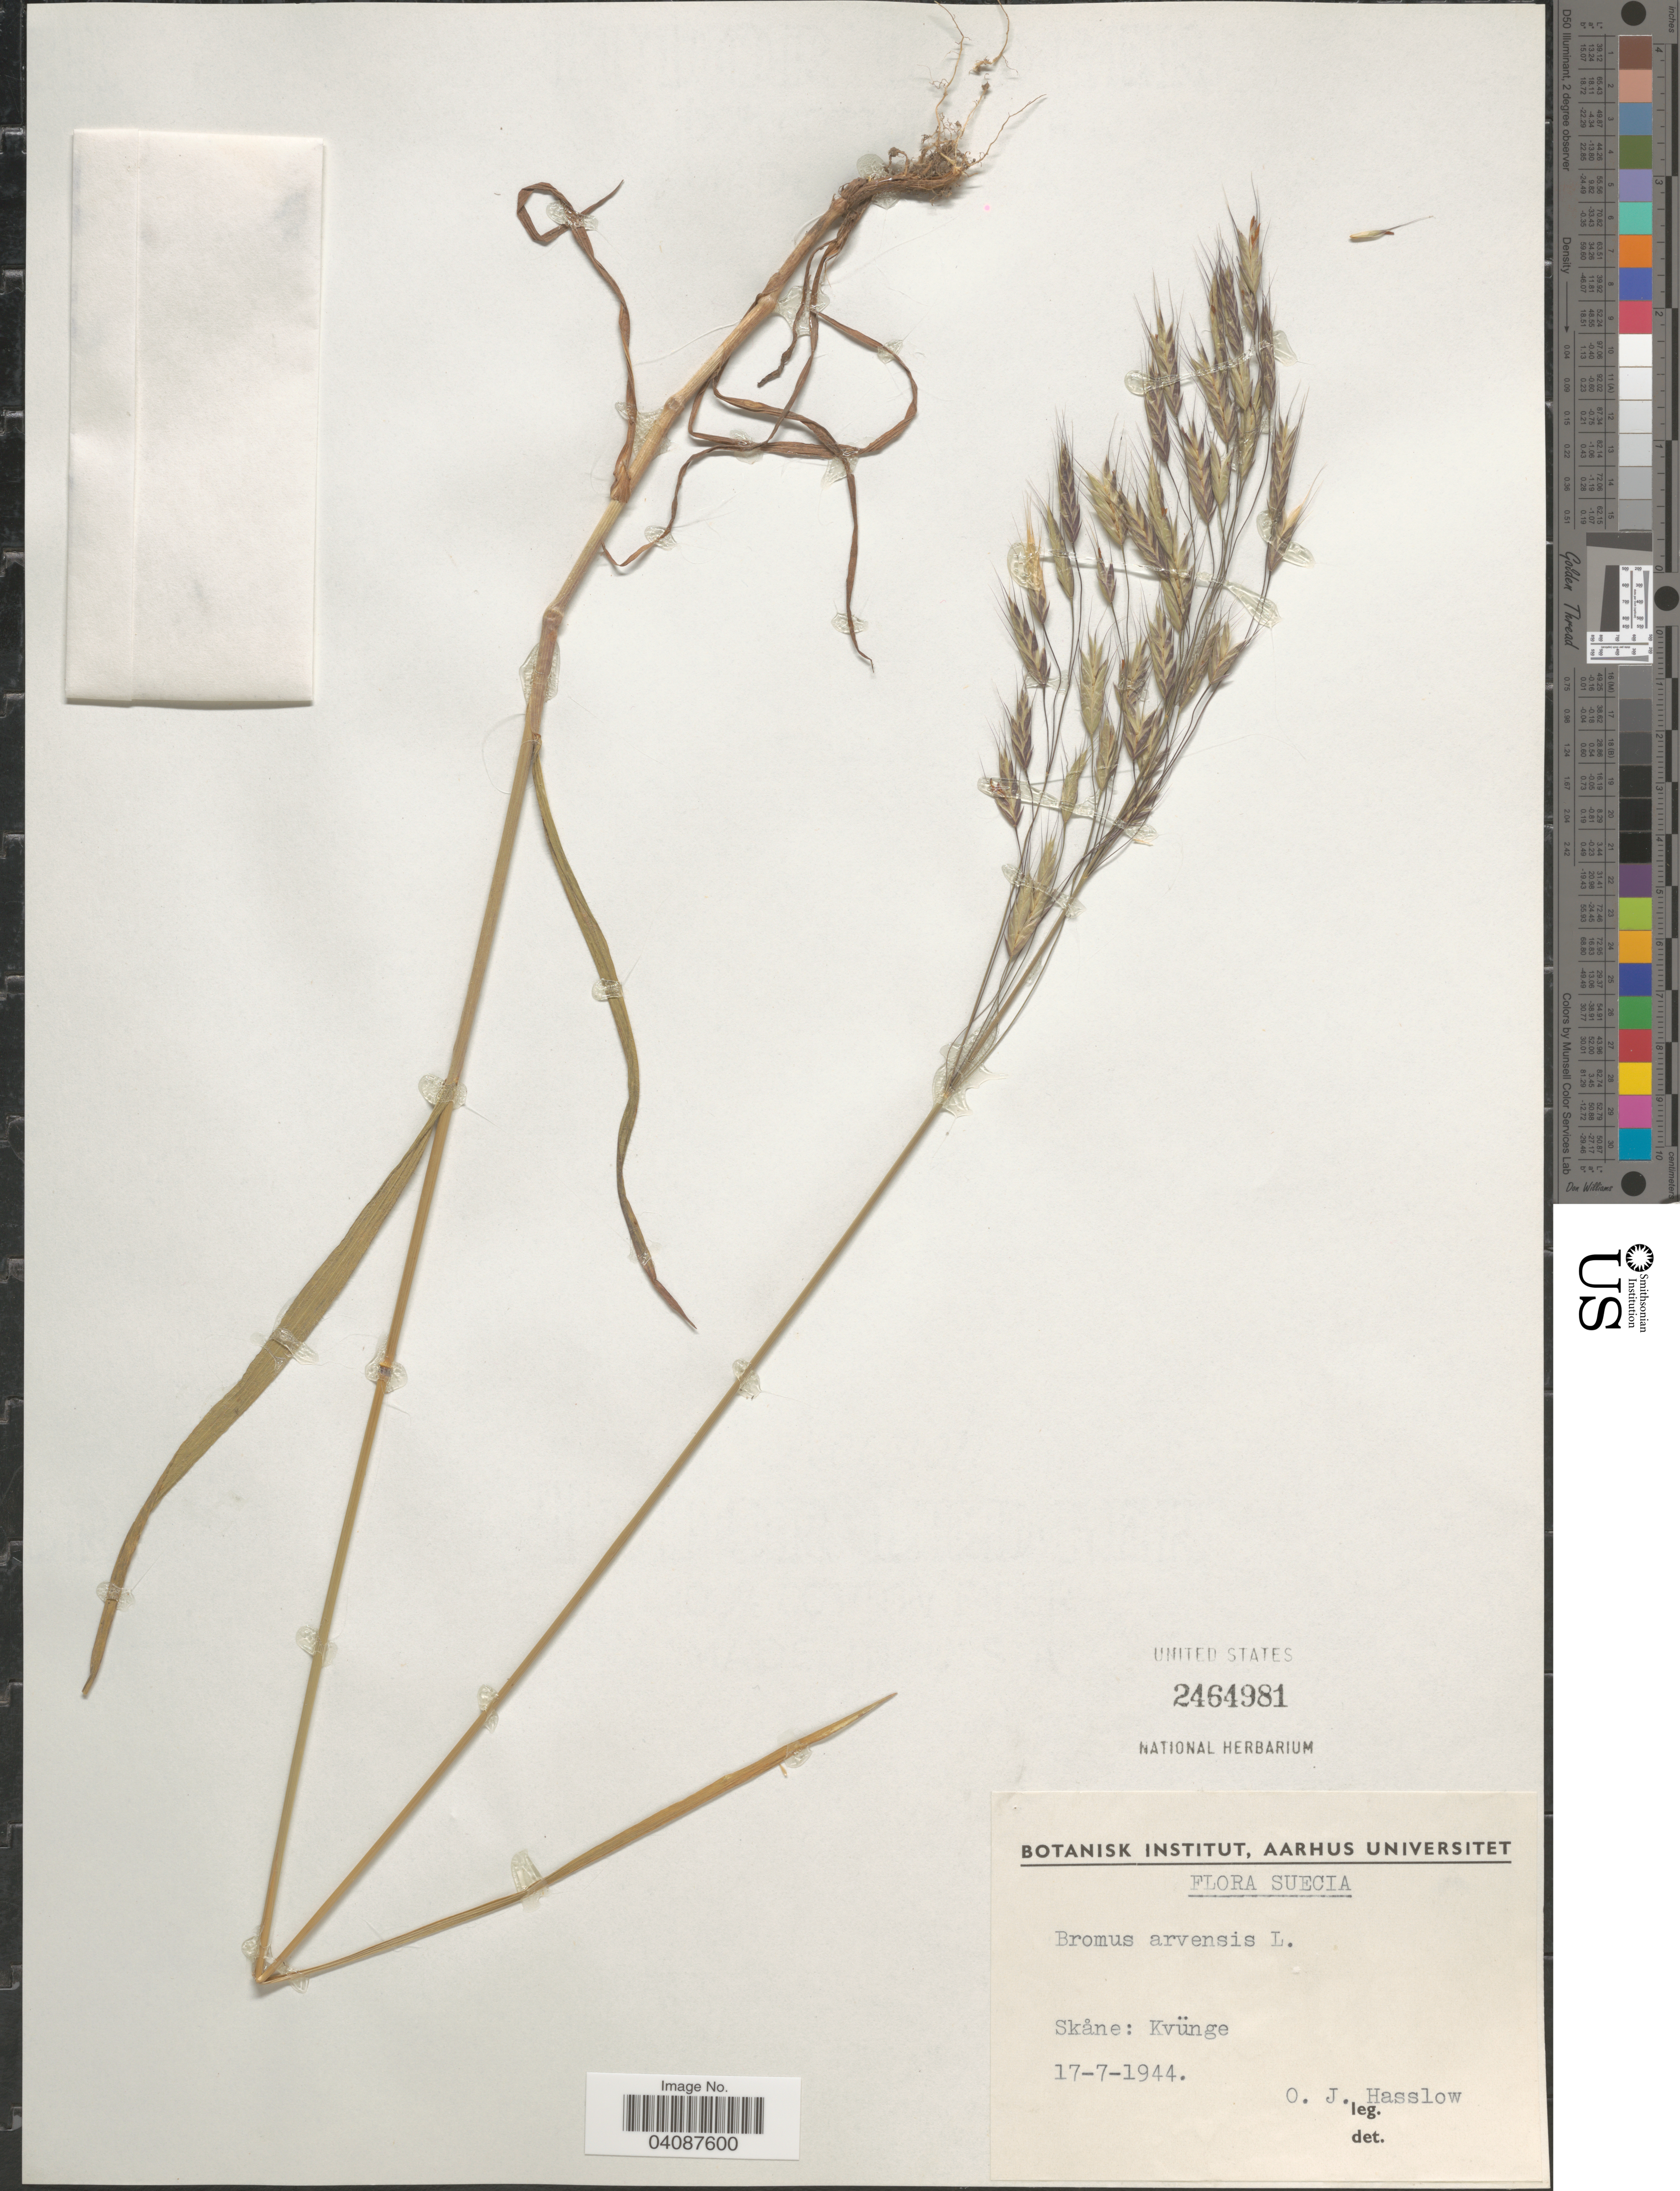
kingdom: Plantae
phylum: Tracheophyta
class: Liliopsida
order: Poales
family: Poaceae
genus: Bromus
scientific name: Bromus arvensis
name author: L.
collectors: O. Hasslow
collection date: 1944-07-17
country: Sweden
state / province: Skåne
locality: Suecia. Kvünge.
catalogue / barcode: US 2464981